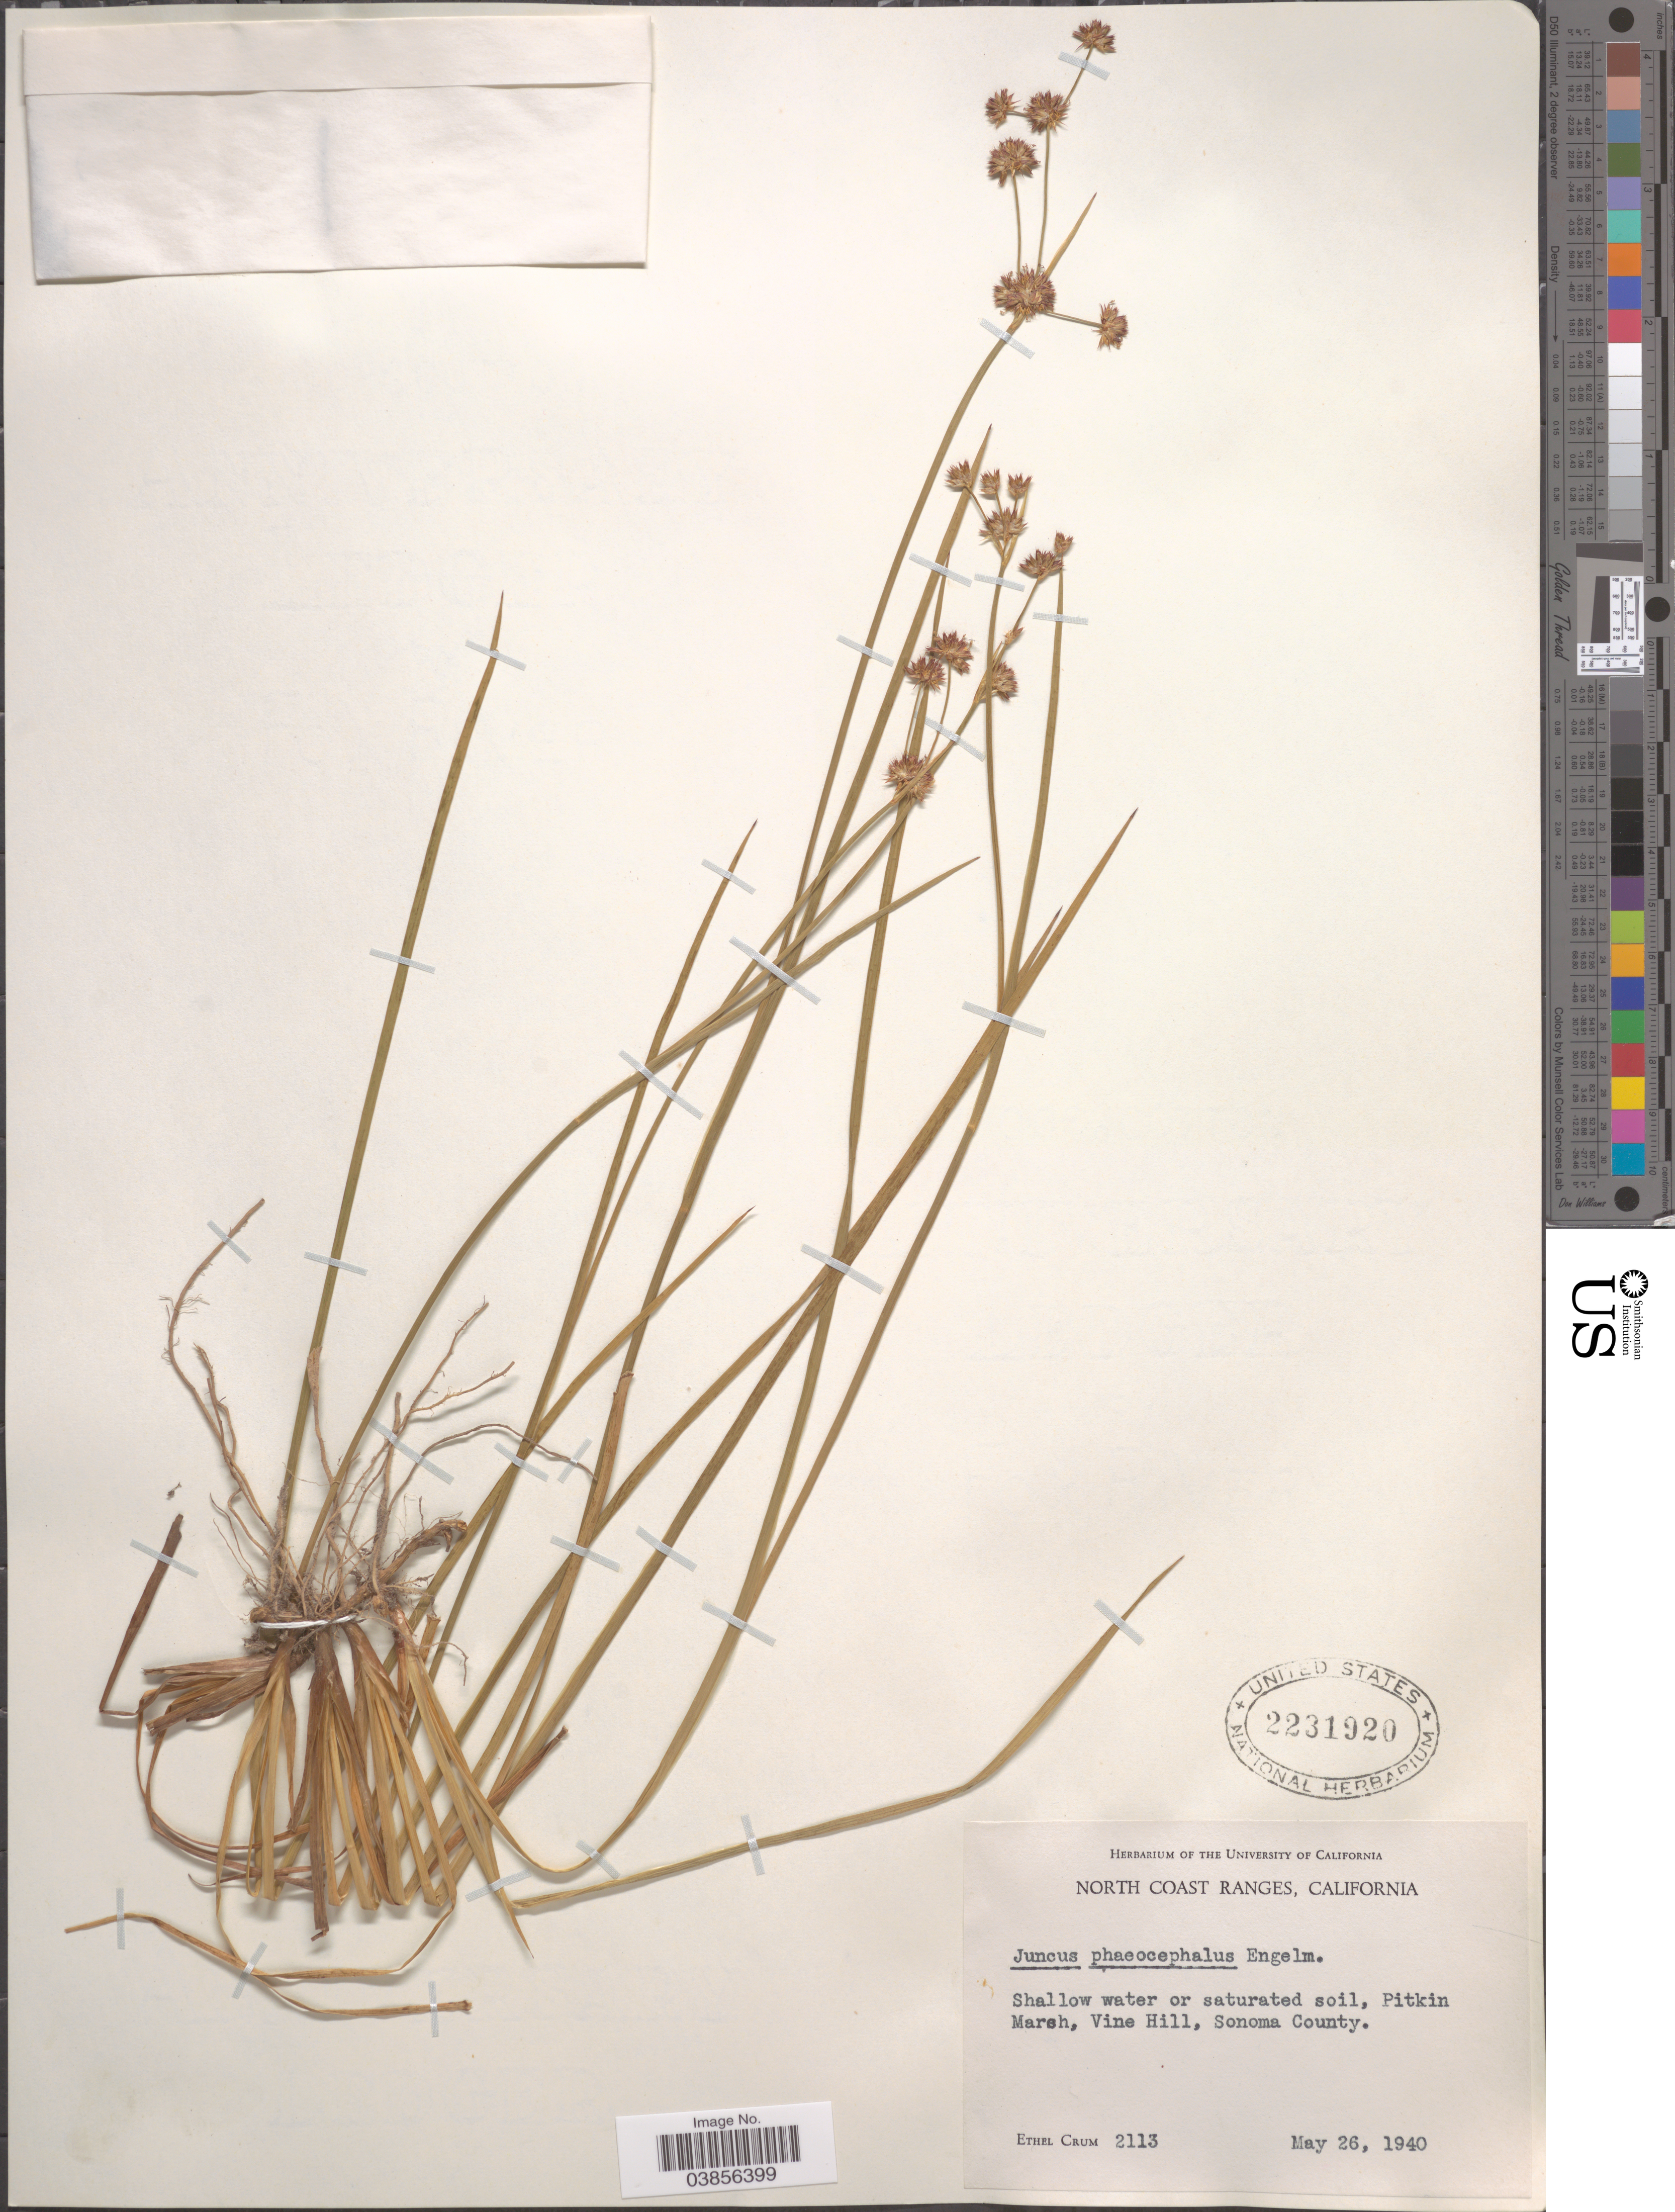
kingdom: Plantae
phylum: Tracheophyta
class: Liliopsida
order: Poales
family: Juncaceae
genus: Juncus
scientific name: Juncus phaeocephalus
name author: Engelm.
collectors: E. K. Crum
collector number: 2113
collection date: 1940-05-26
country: United States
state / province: California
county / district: Sonoma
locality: North Coast Ranges. Pitkin Marsh, Vine Hill, Sonoma County.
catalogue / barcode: US 2231920